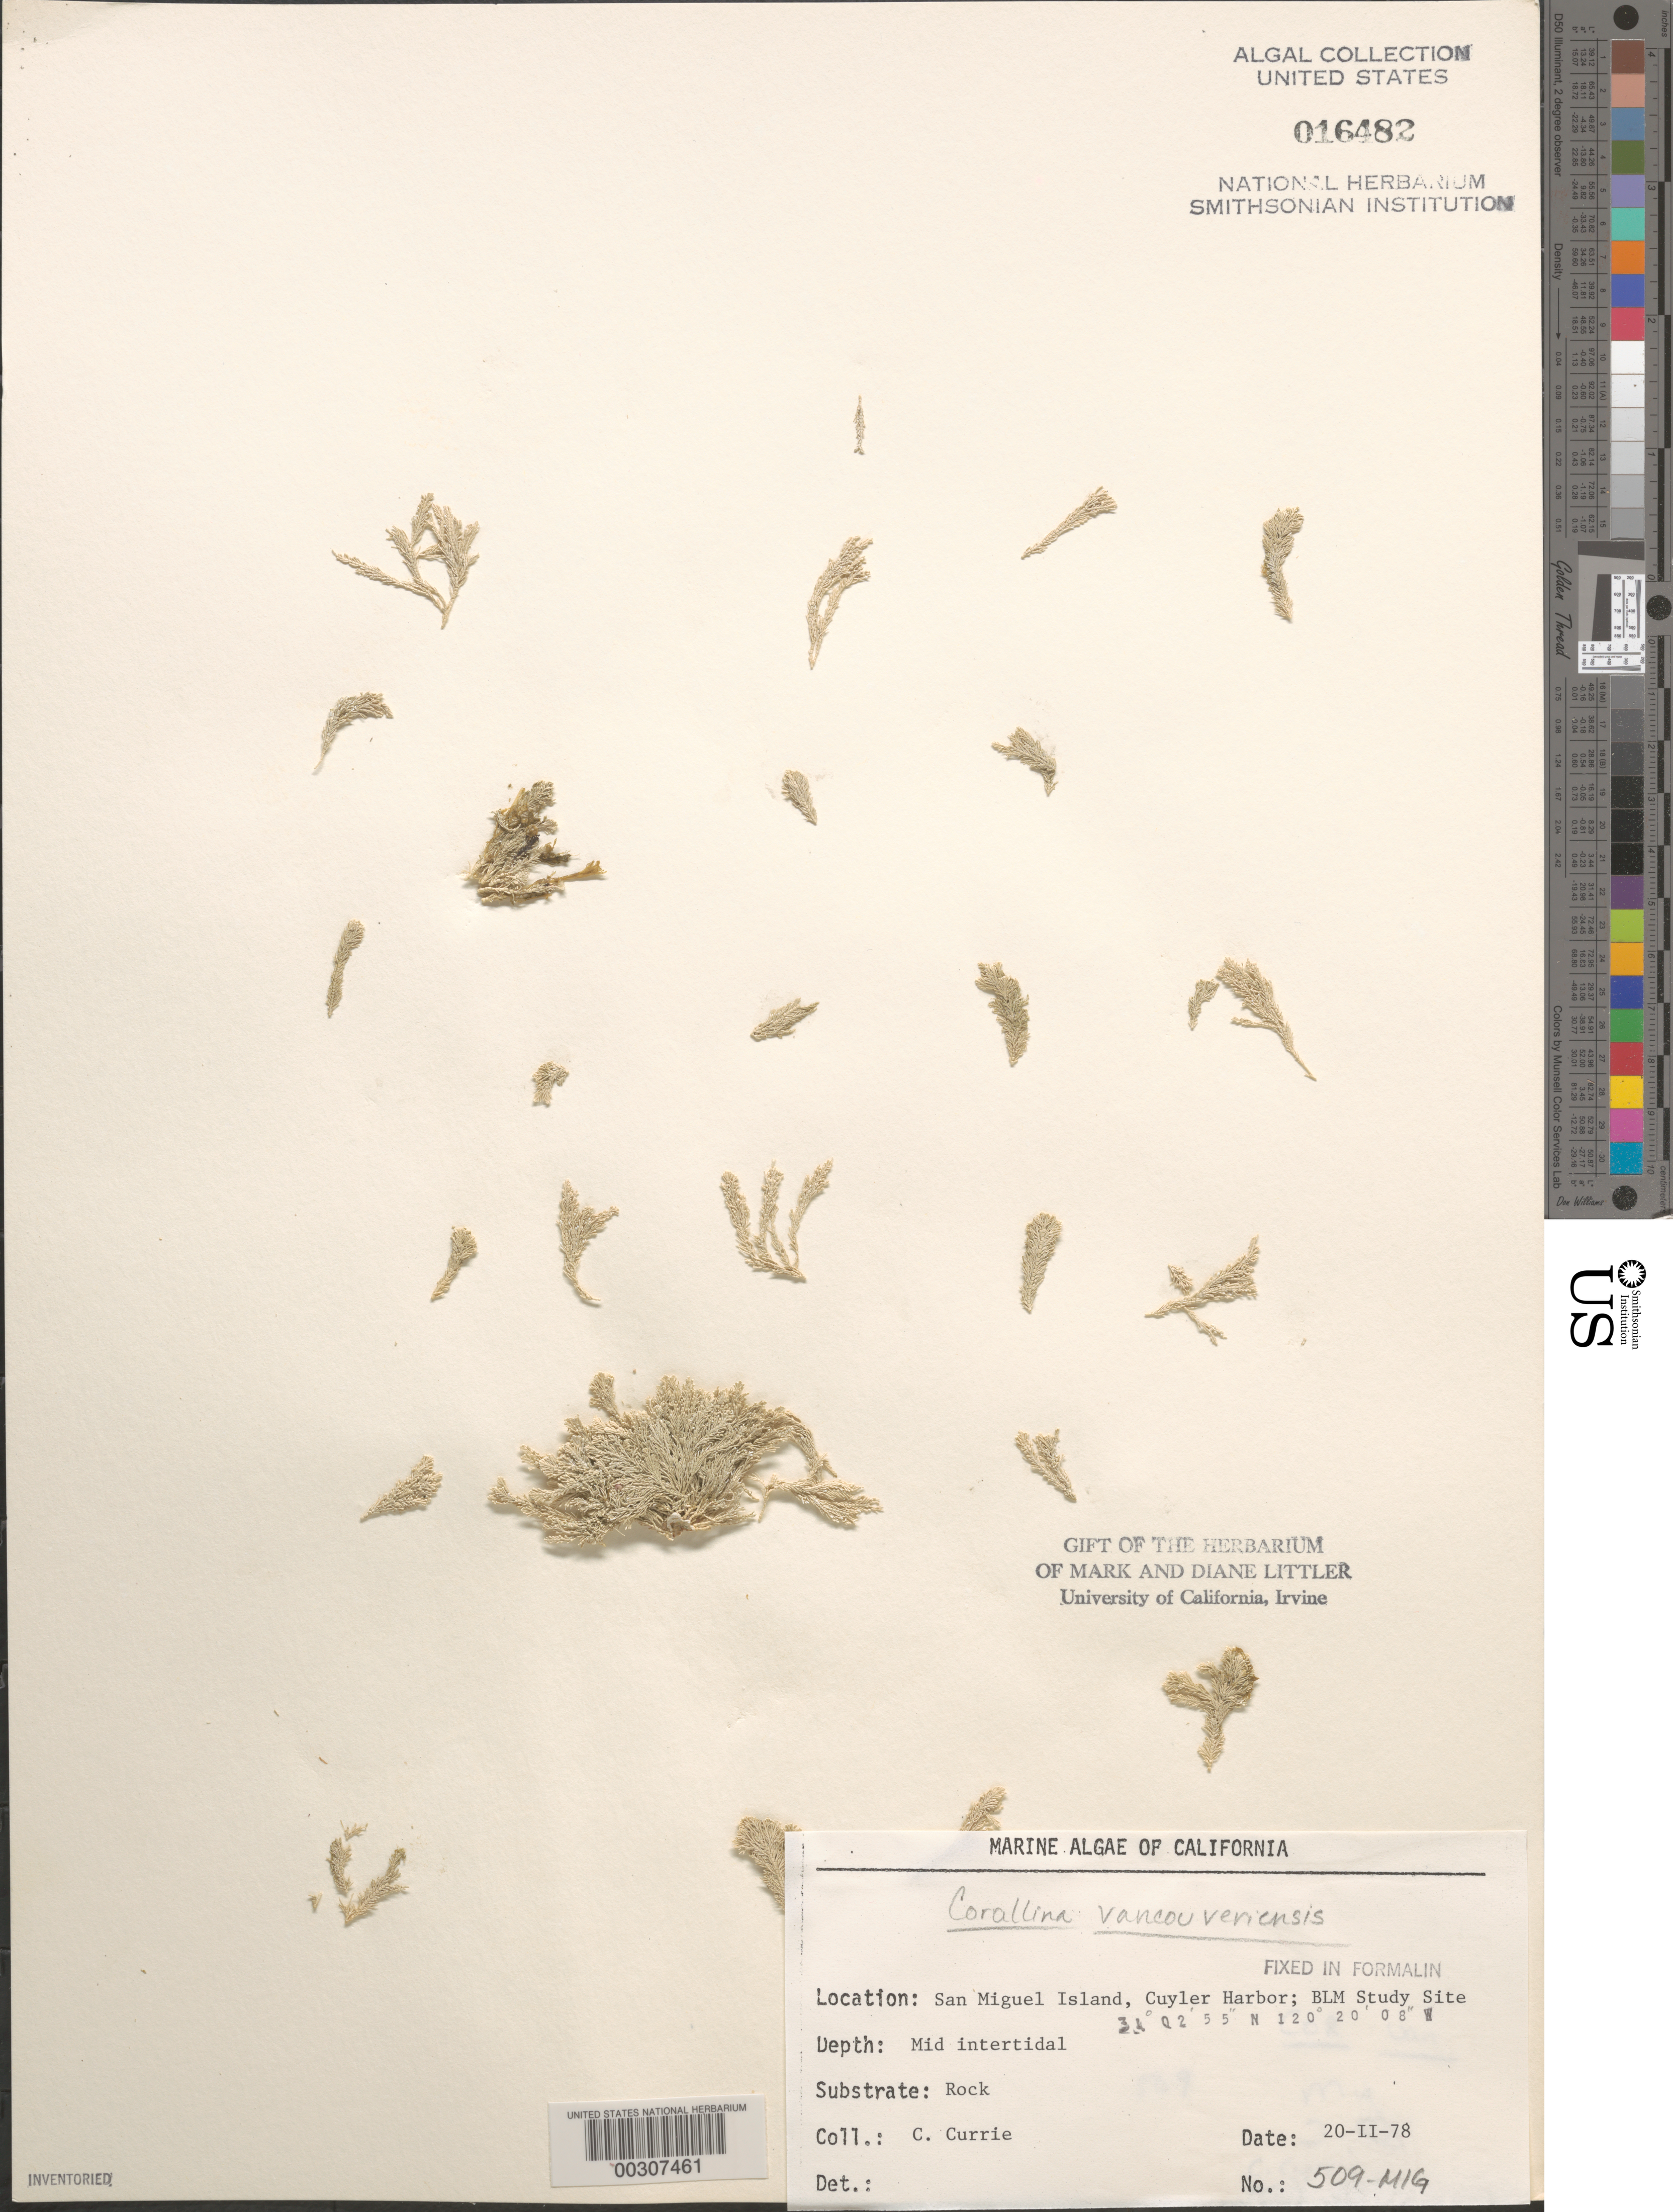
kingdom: Plantae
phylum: Rhodophyta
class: Florideophyceae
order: Corallinales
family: Corallinaceae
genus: Corallina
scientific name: Corallina vancouveriensis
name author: Yendo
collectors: C. Currie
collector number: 509-mig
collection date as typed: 20 Feb 1978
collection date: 1978-02-20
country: United States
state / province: California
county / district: Santa Barbara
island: San Miguel Island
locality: Cuyler Harbor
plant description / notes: BLM-SOCALBIGHT Rocky Intertidal Survey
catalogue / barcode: US 16482